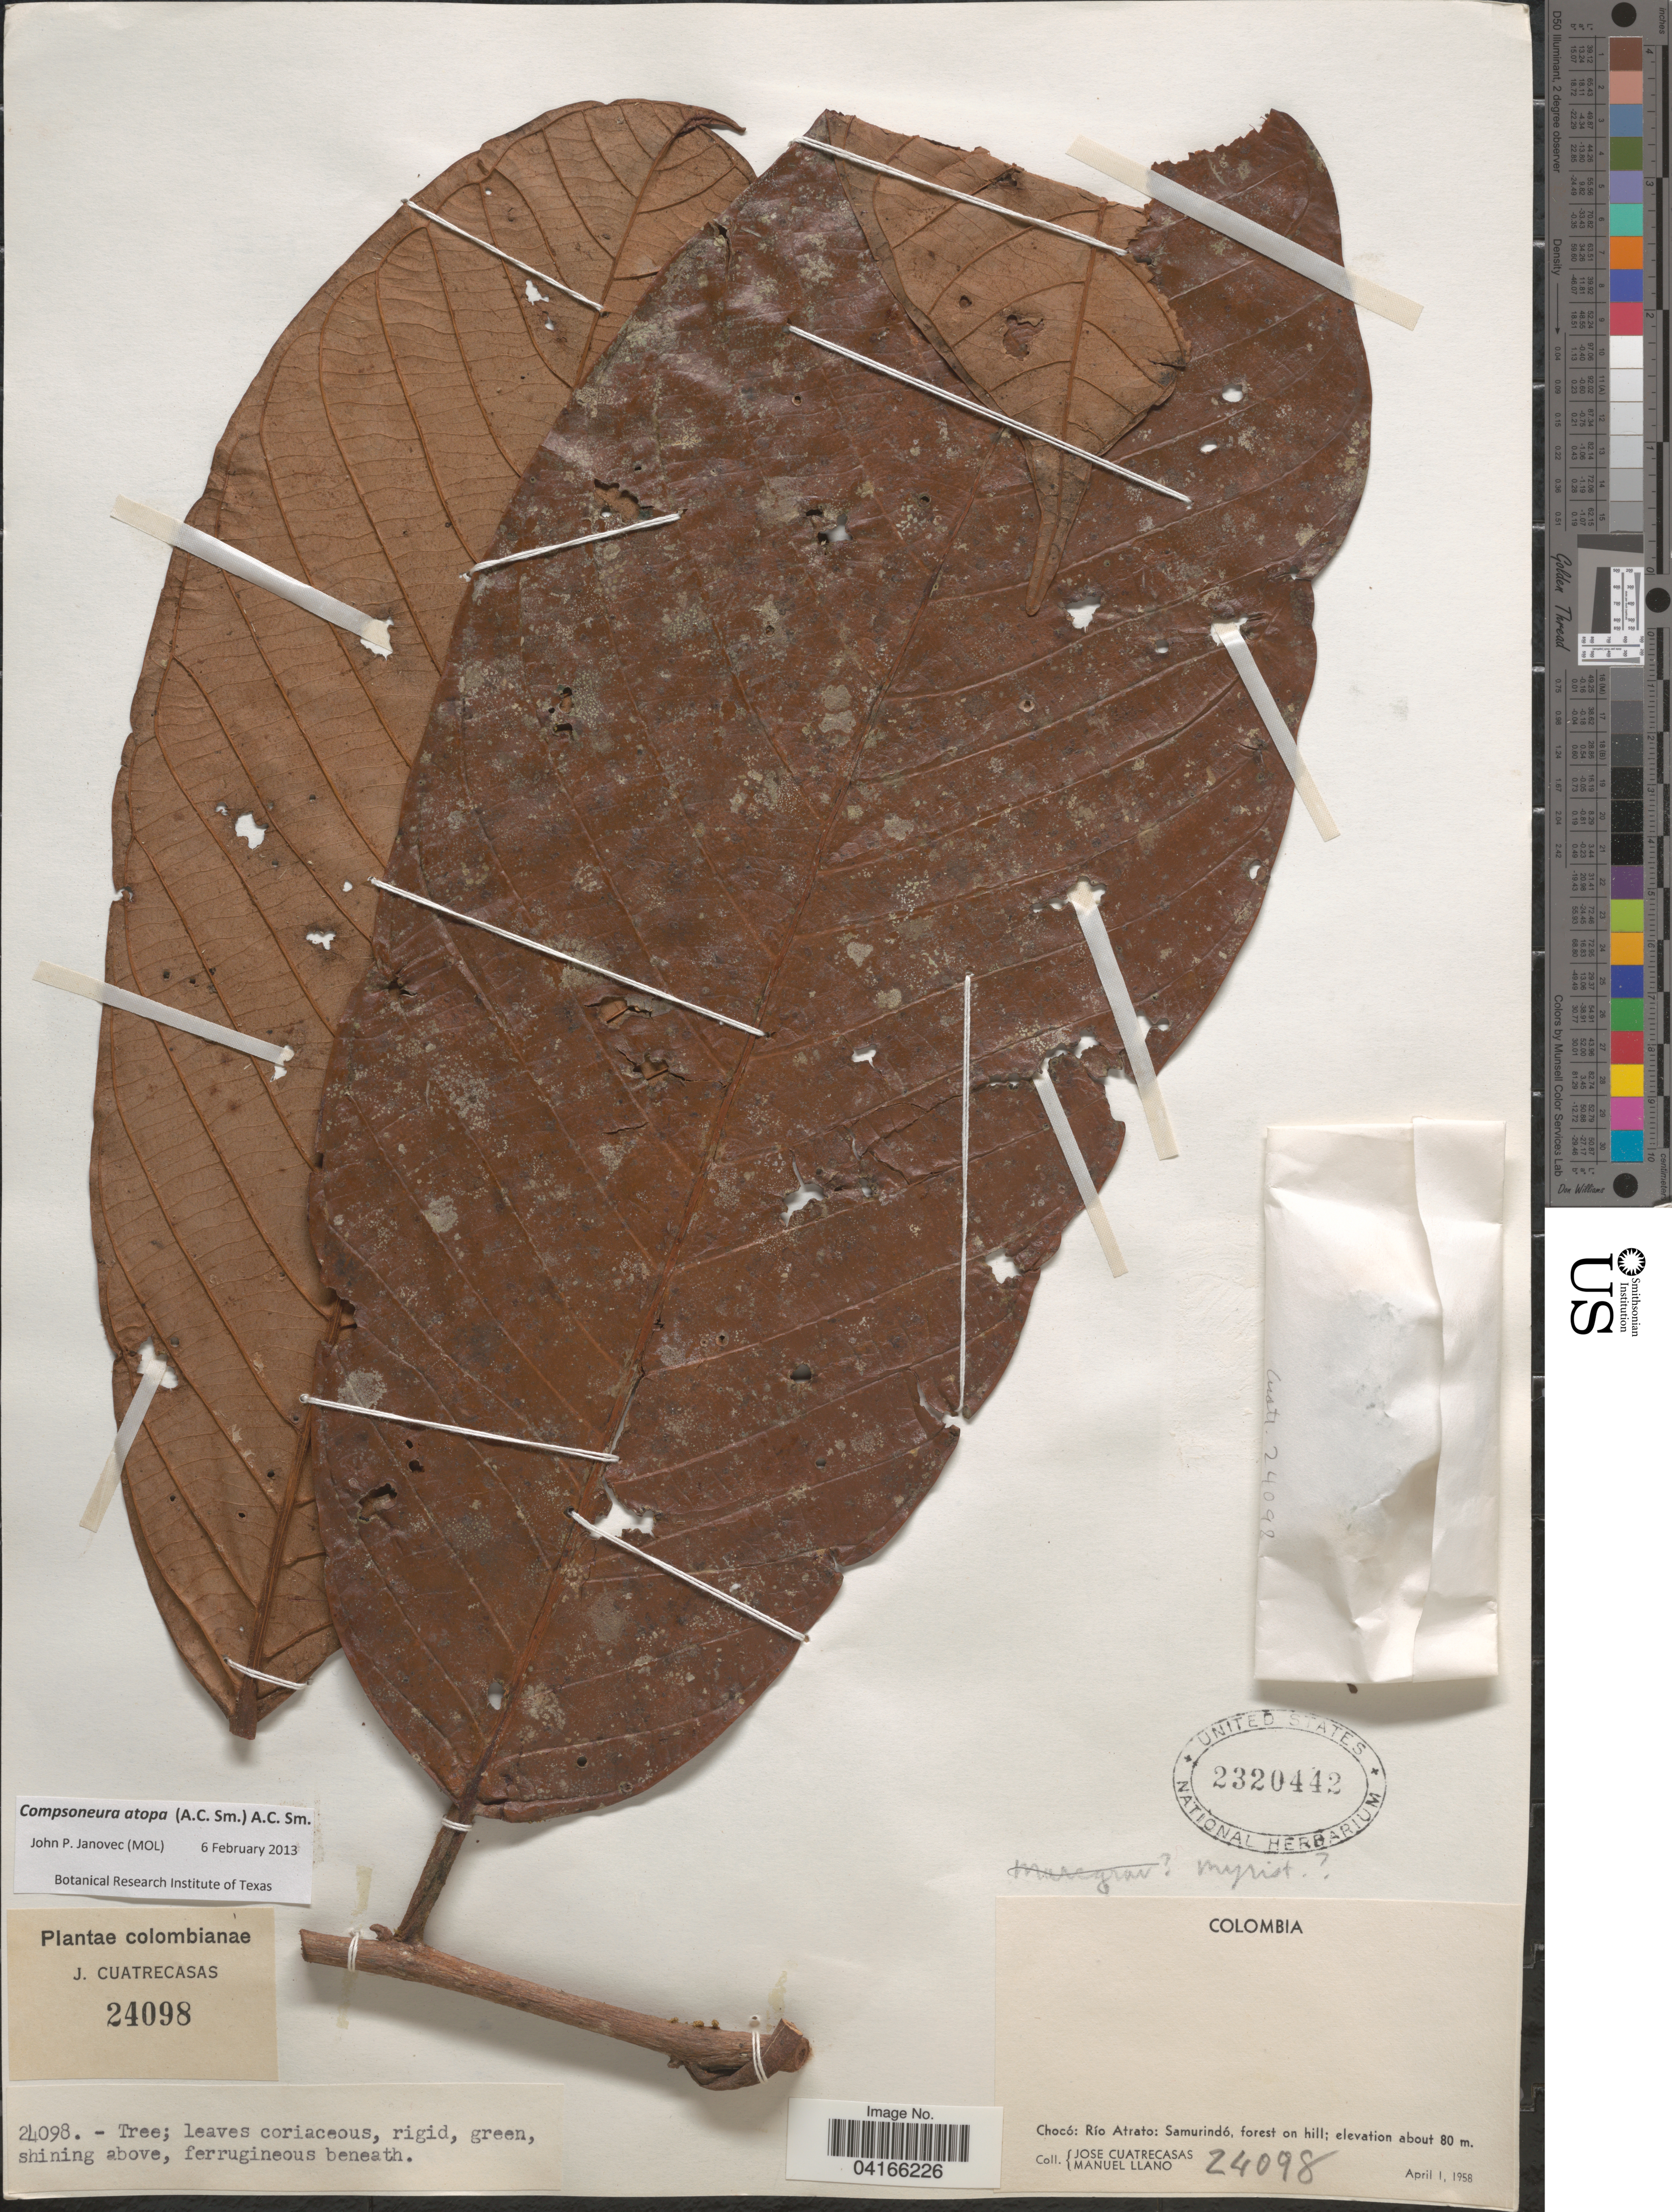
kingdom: Plantae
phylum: Tracheophyta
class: Magnoliopsida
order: Magnoliales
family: Myristicaceae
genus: Compsoneura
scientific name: Compsoneura atopa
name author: (A.C. Sm.) A.C. Sm.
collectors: J. Cuatrecasas & M. Llano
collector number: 24098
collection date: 1958-04-01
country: Colombia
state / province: Chocó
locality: Río Atrato: Samurindó.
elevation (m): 80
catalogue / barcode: US 2320442